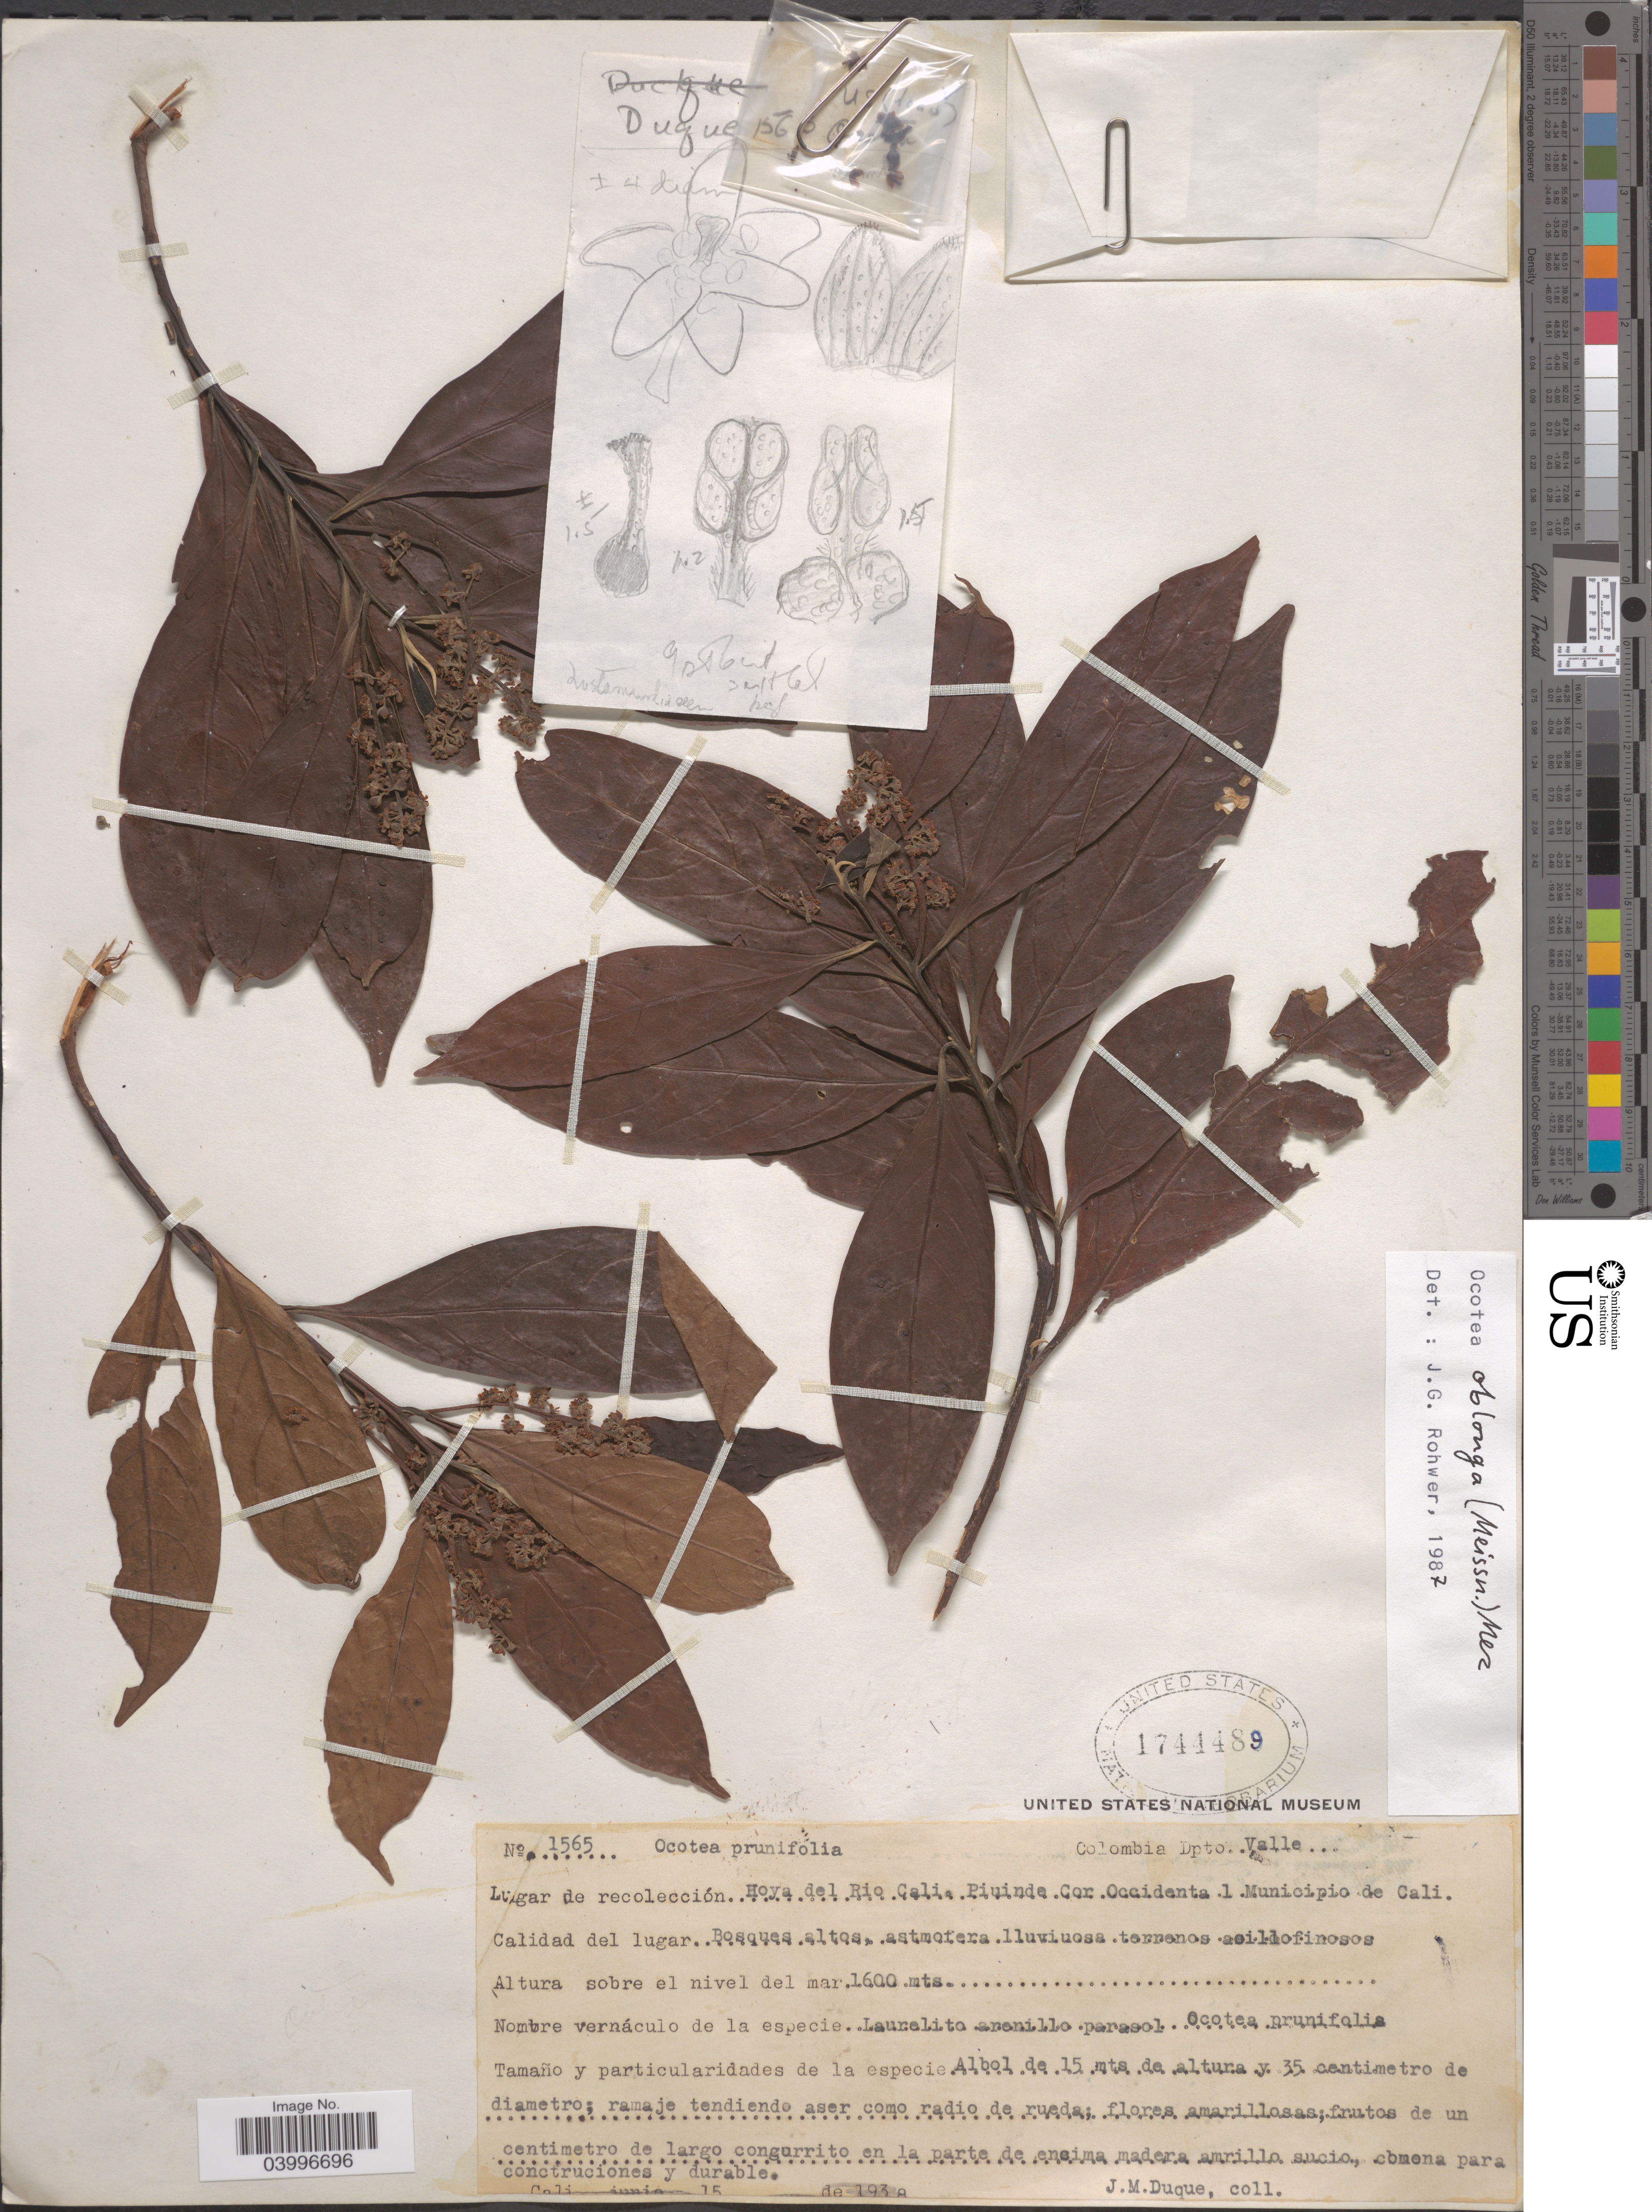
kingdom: Plantae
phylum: Tracheophyta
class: Magnoliopsida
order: Laurales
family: Lauraceae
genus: Ocotea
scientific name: Ocotea oblonga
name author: (Meisn.) Mez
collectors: J. Duque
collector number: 1565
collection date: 1938-06-15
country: Colombia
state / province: Valle del Cauca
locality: Dpto. Valle. Hoya del Rio Cali. Piuinde Cor Occidental. Municipio de Cali.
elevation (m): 1600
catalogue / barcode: US 1744489